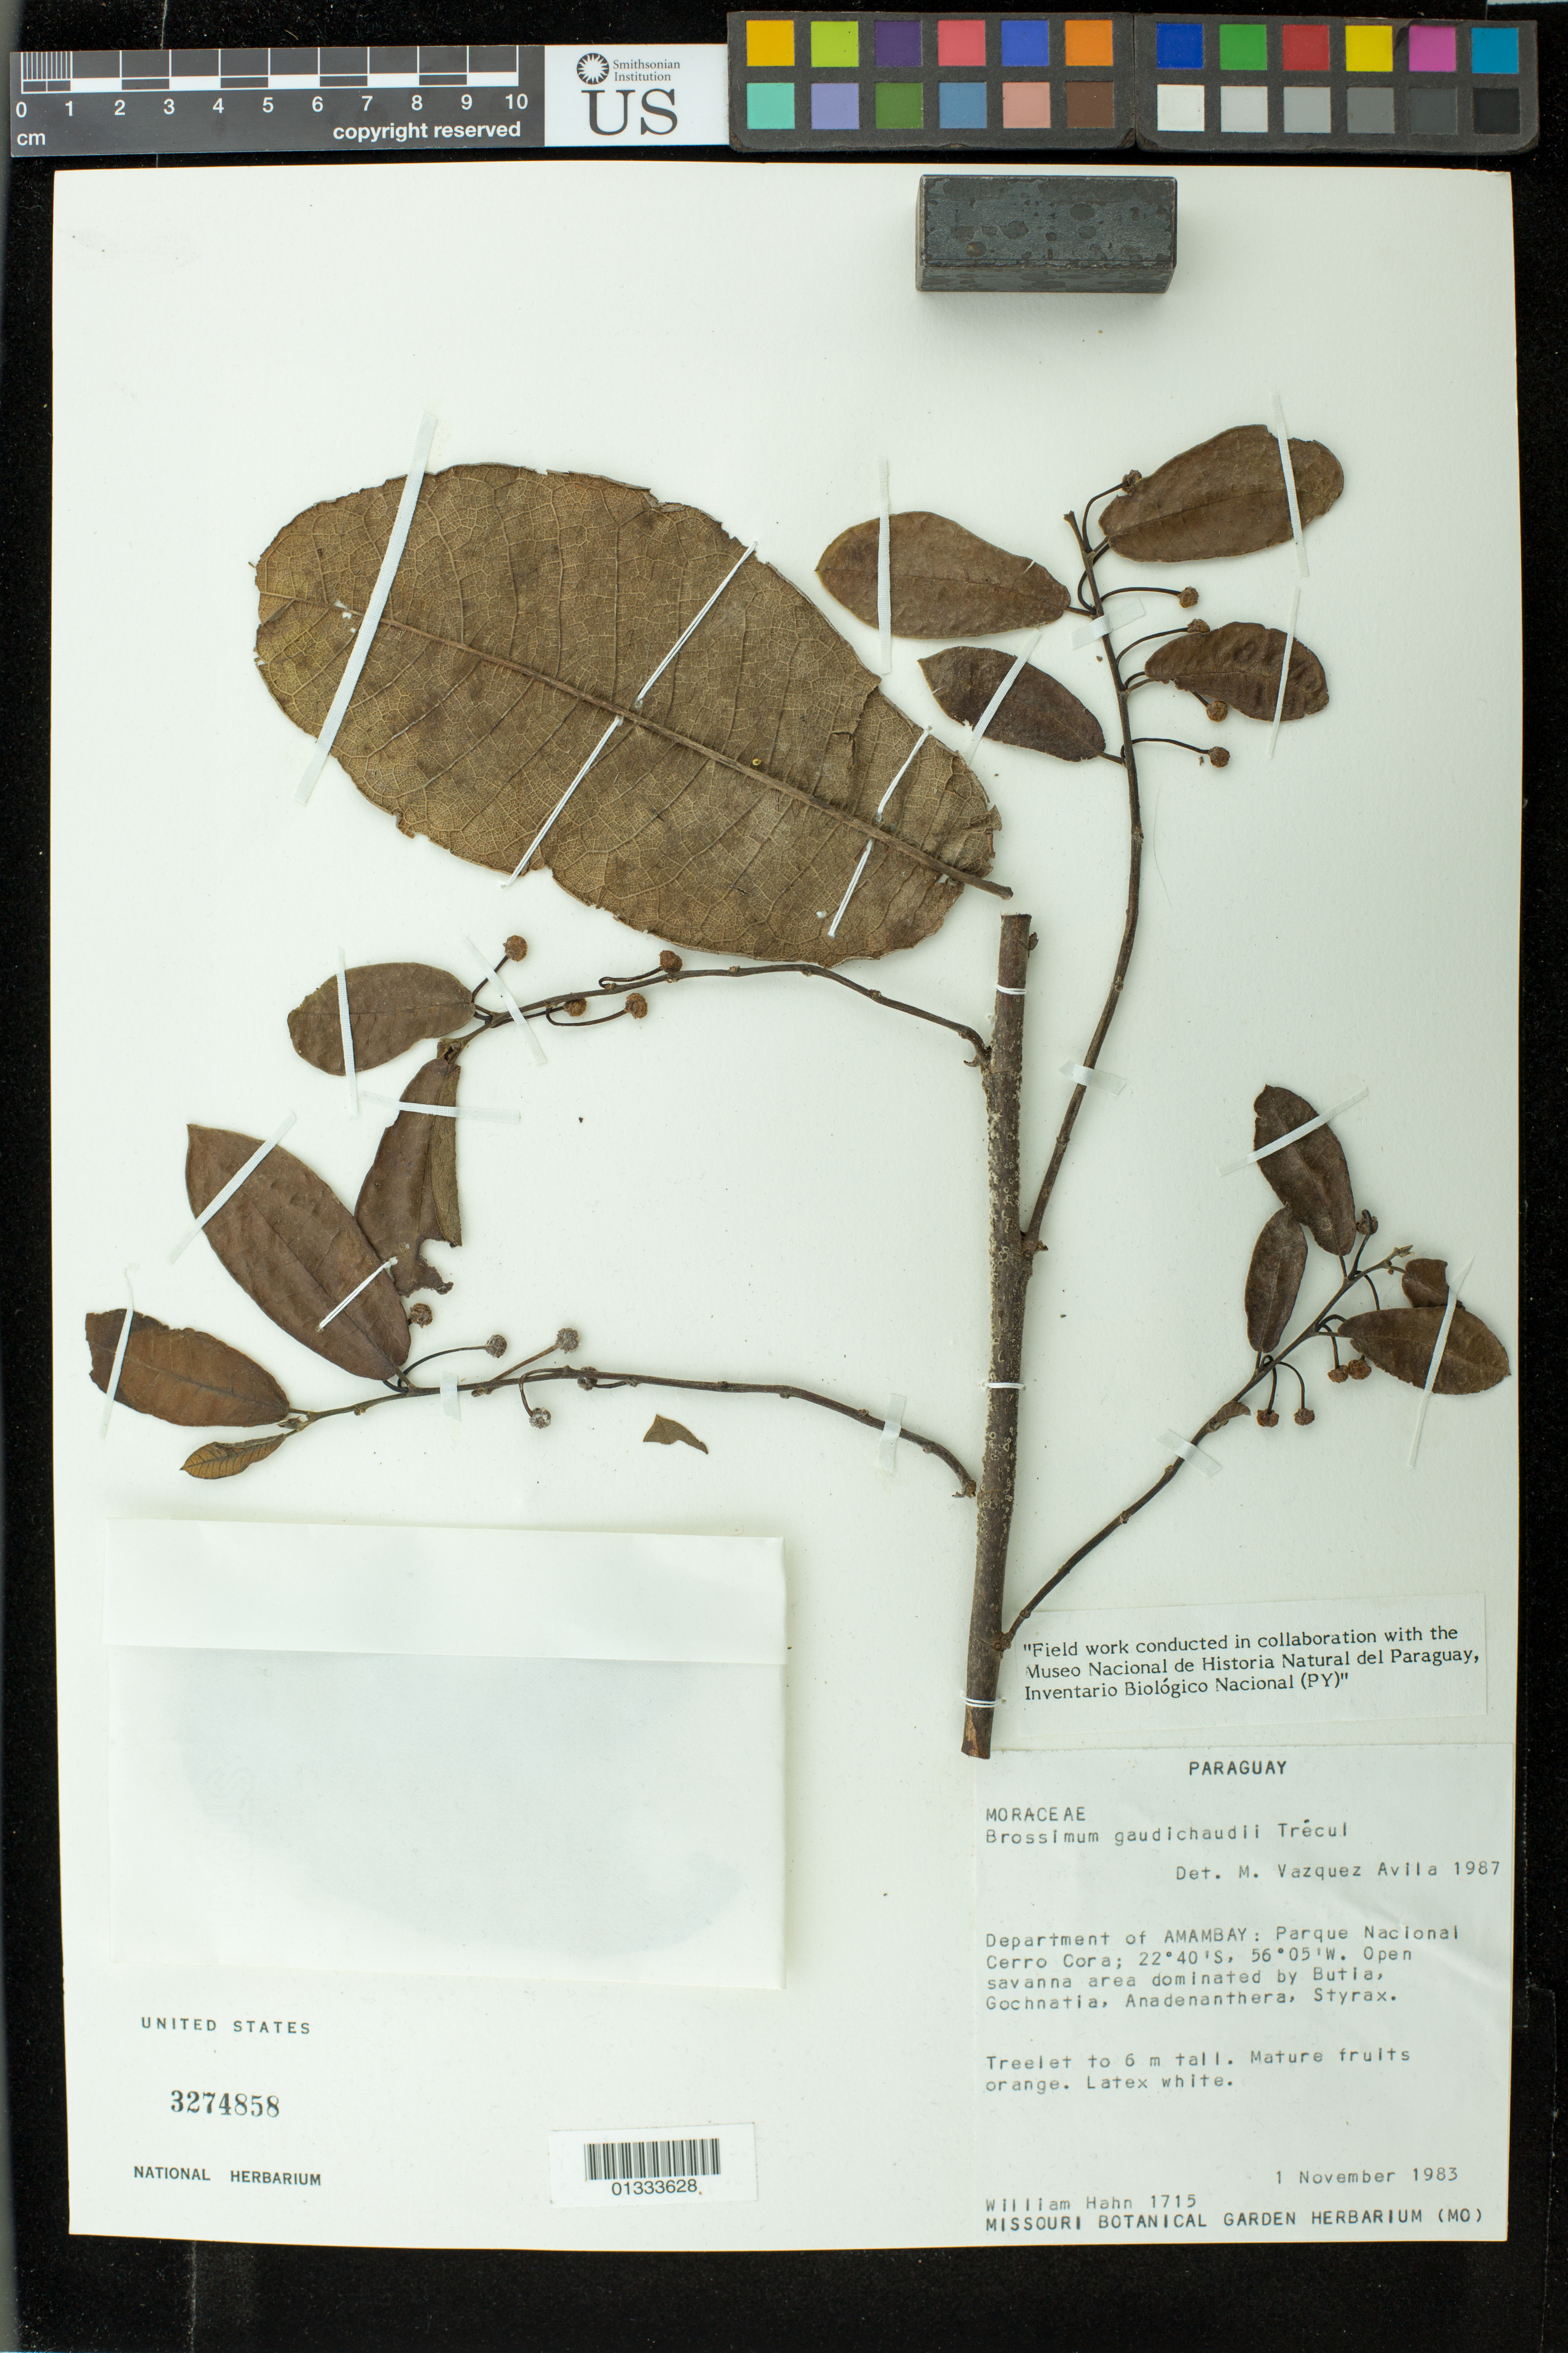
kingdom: Plantae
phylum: Tracheophyta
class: Magnoliopsida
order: Rosales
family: Moraceae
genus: Brosimum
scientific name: Brosimum gaudichaudii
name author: Trécul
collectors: W. Hahn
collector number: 1715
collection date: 1983-11-01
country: Paraguay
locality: Paraque Nacional Cerro Cora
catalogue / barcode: US 3274858